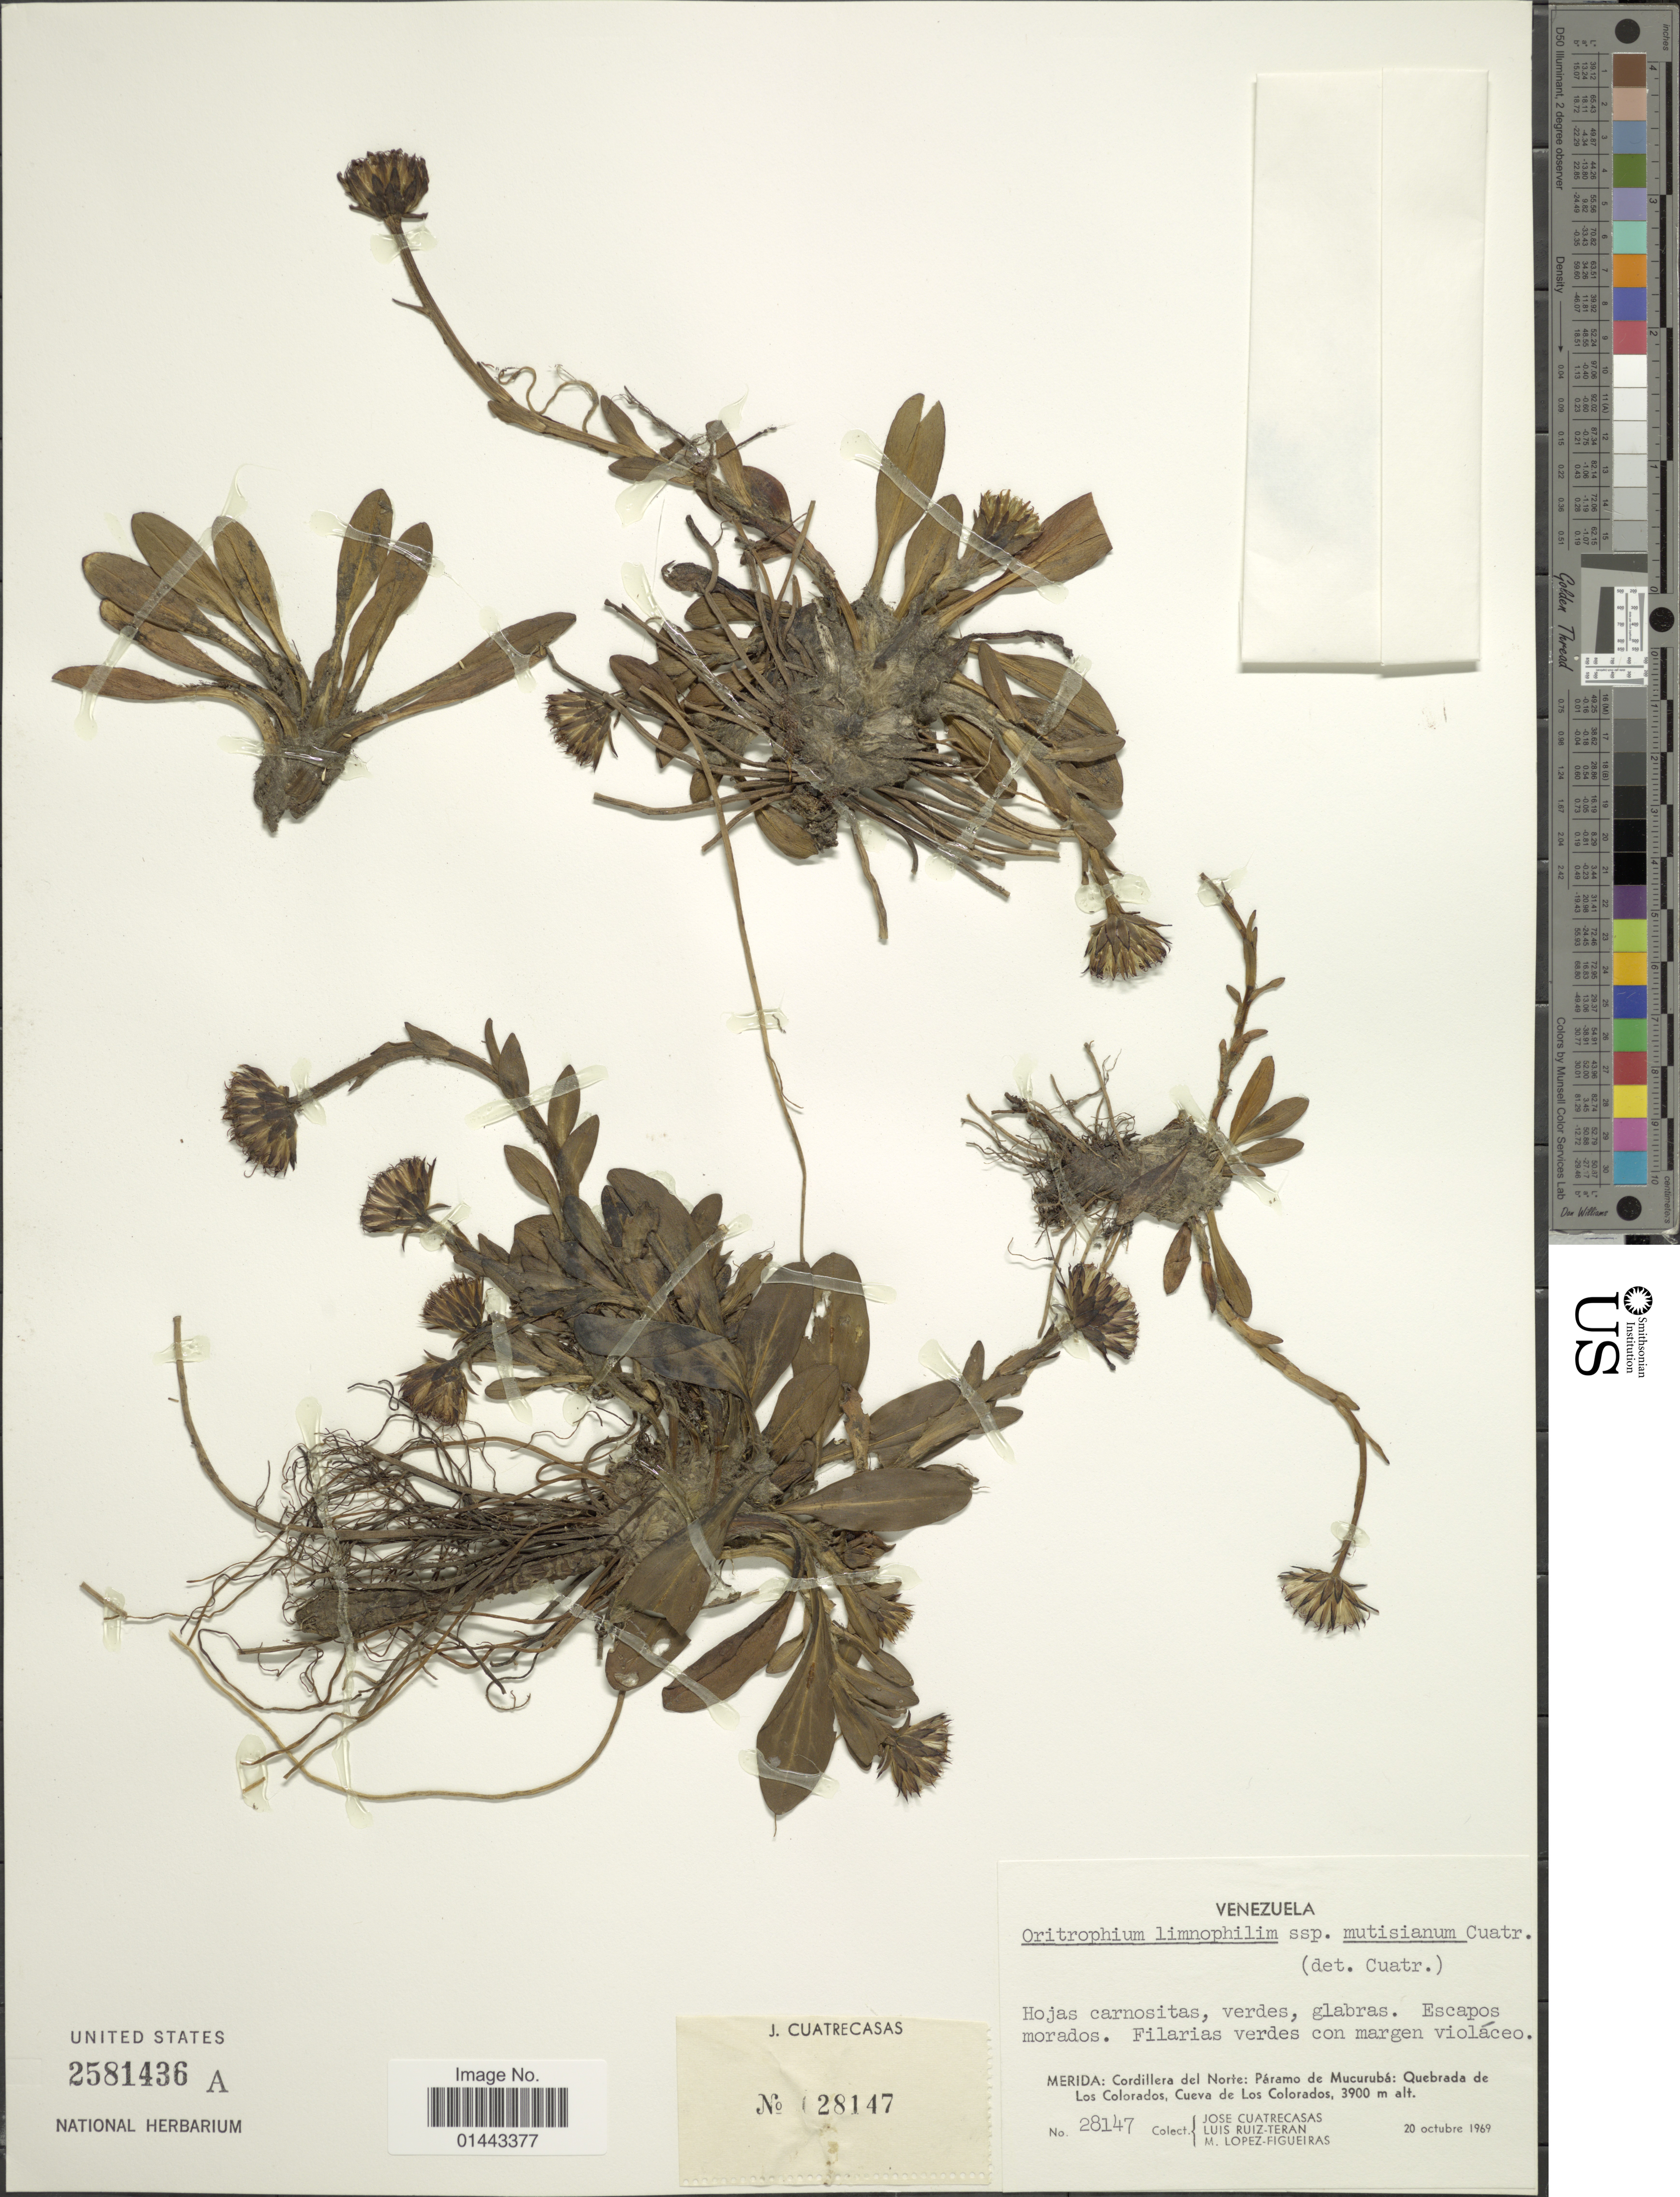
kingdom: Plantae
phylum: Tracheophyta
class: Magnoliopsida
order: Asterales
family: Asteraceae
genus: Oritrophium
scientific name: Oritrophium limnophilum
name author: (Sch. Bip.) Cuatrec.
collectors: J. Cuatrecasas, L. Teran & M. López Figueiras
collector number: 28147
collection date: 1969-10-20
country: Venezuela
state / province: Mérida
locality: Cordillera del Norte: Paramo de Mucuruba: Quebrada de Los Colorados, Cueva de Los Colorados.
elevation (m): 3900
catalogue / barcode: US 2581436A